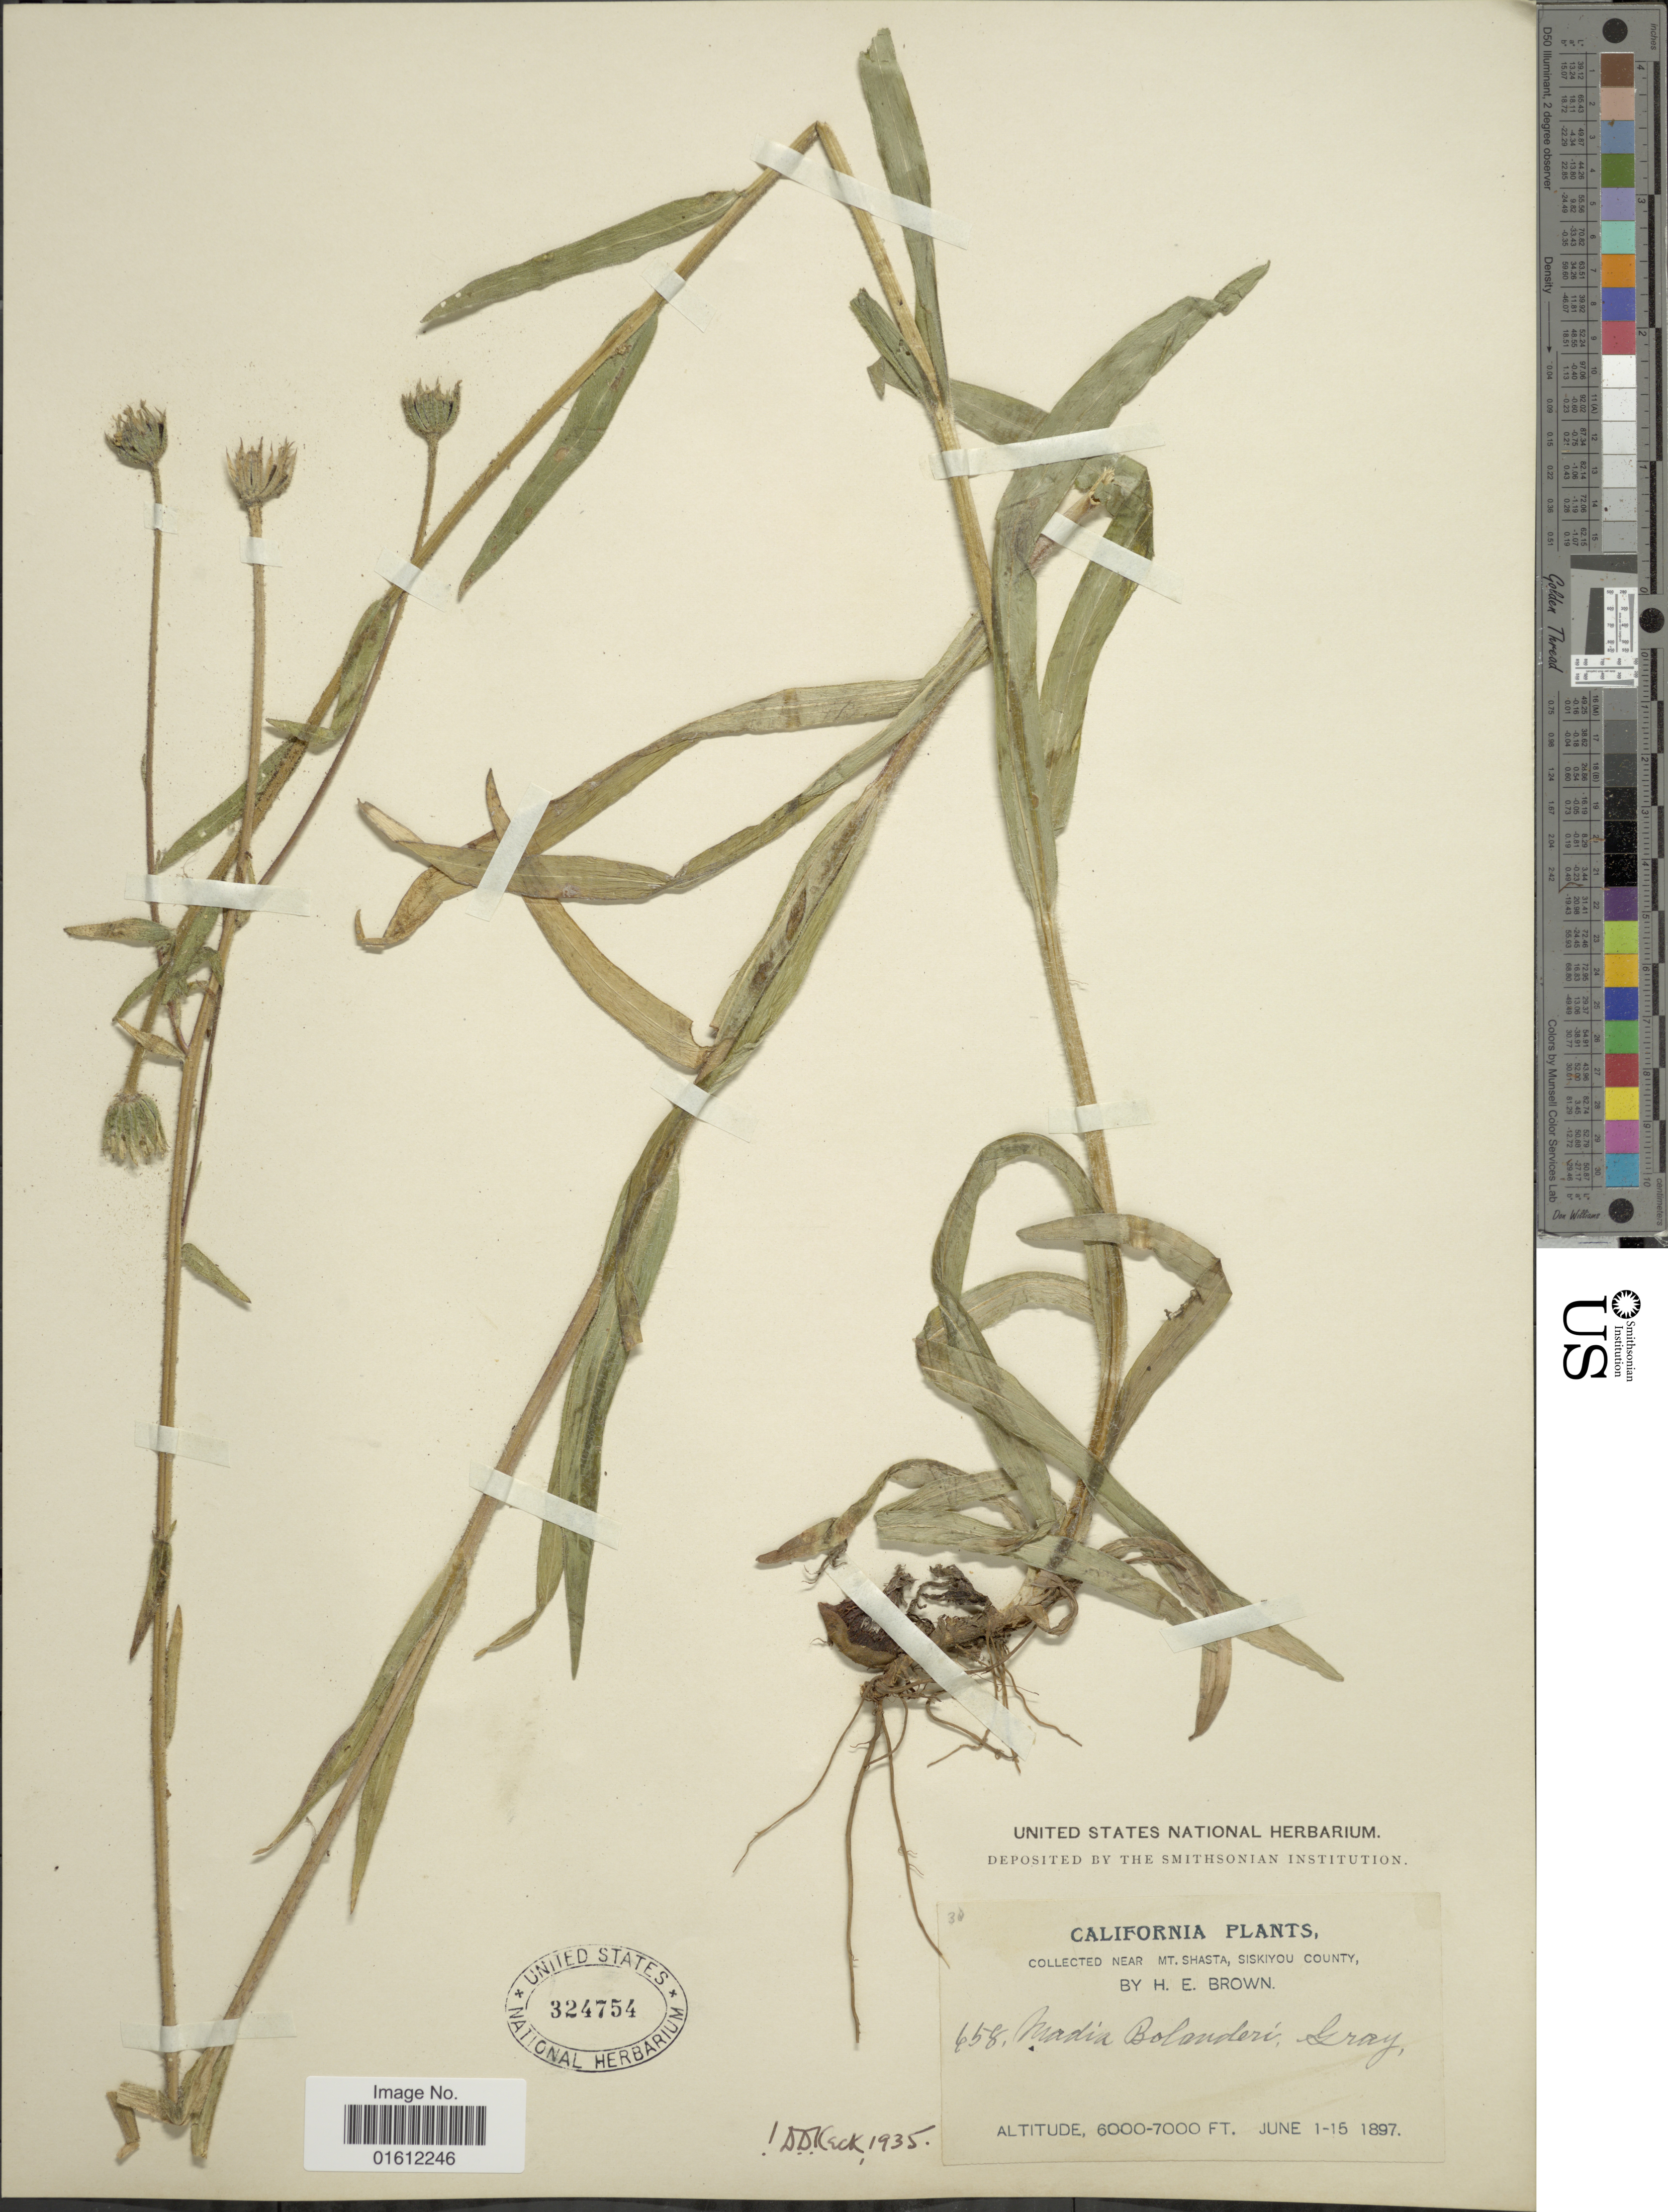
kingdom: Plantae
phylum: Tracheophyta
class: Magnoliopsida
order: Asterales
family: Asteraceae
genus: Madia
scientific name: Madia bolanderi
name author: A. Gray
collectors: H. E. Brown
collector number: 658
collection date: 1897-06-01/1897-06-15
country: United States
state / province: California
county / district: Siskiyou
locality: Near Mt. Shasta, Siskiyou County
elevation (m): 1829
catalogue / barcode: US 324754